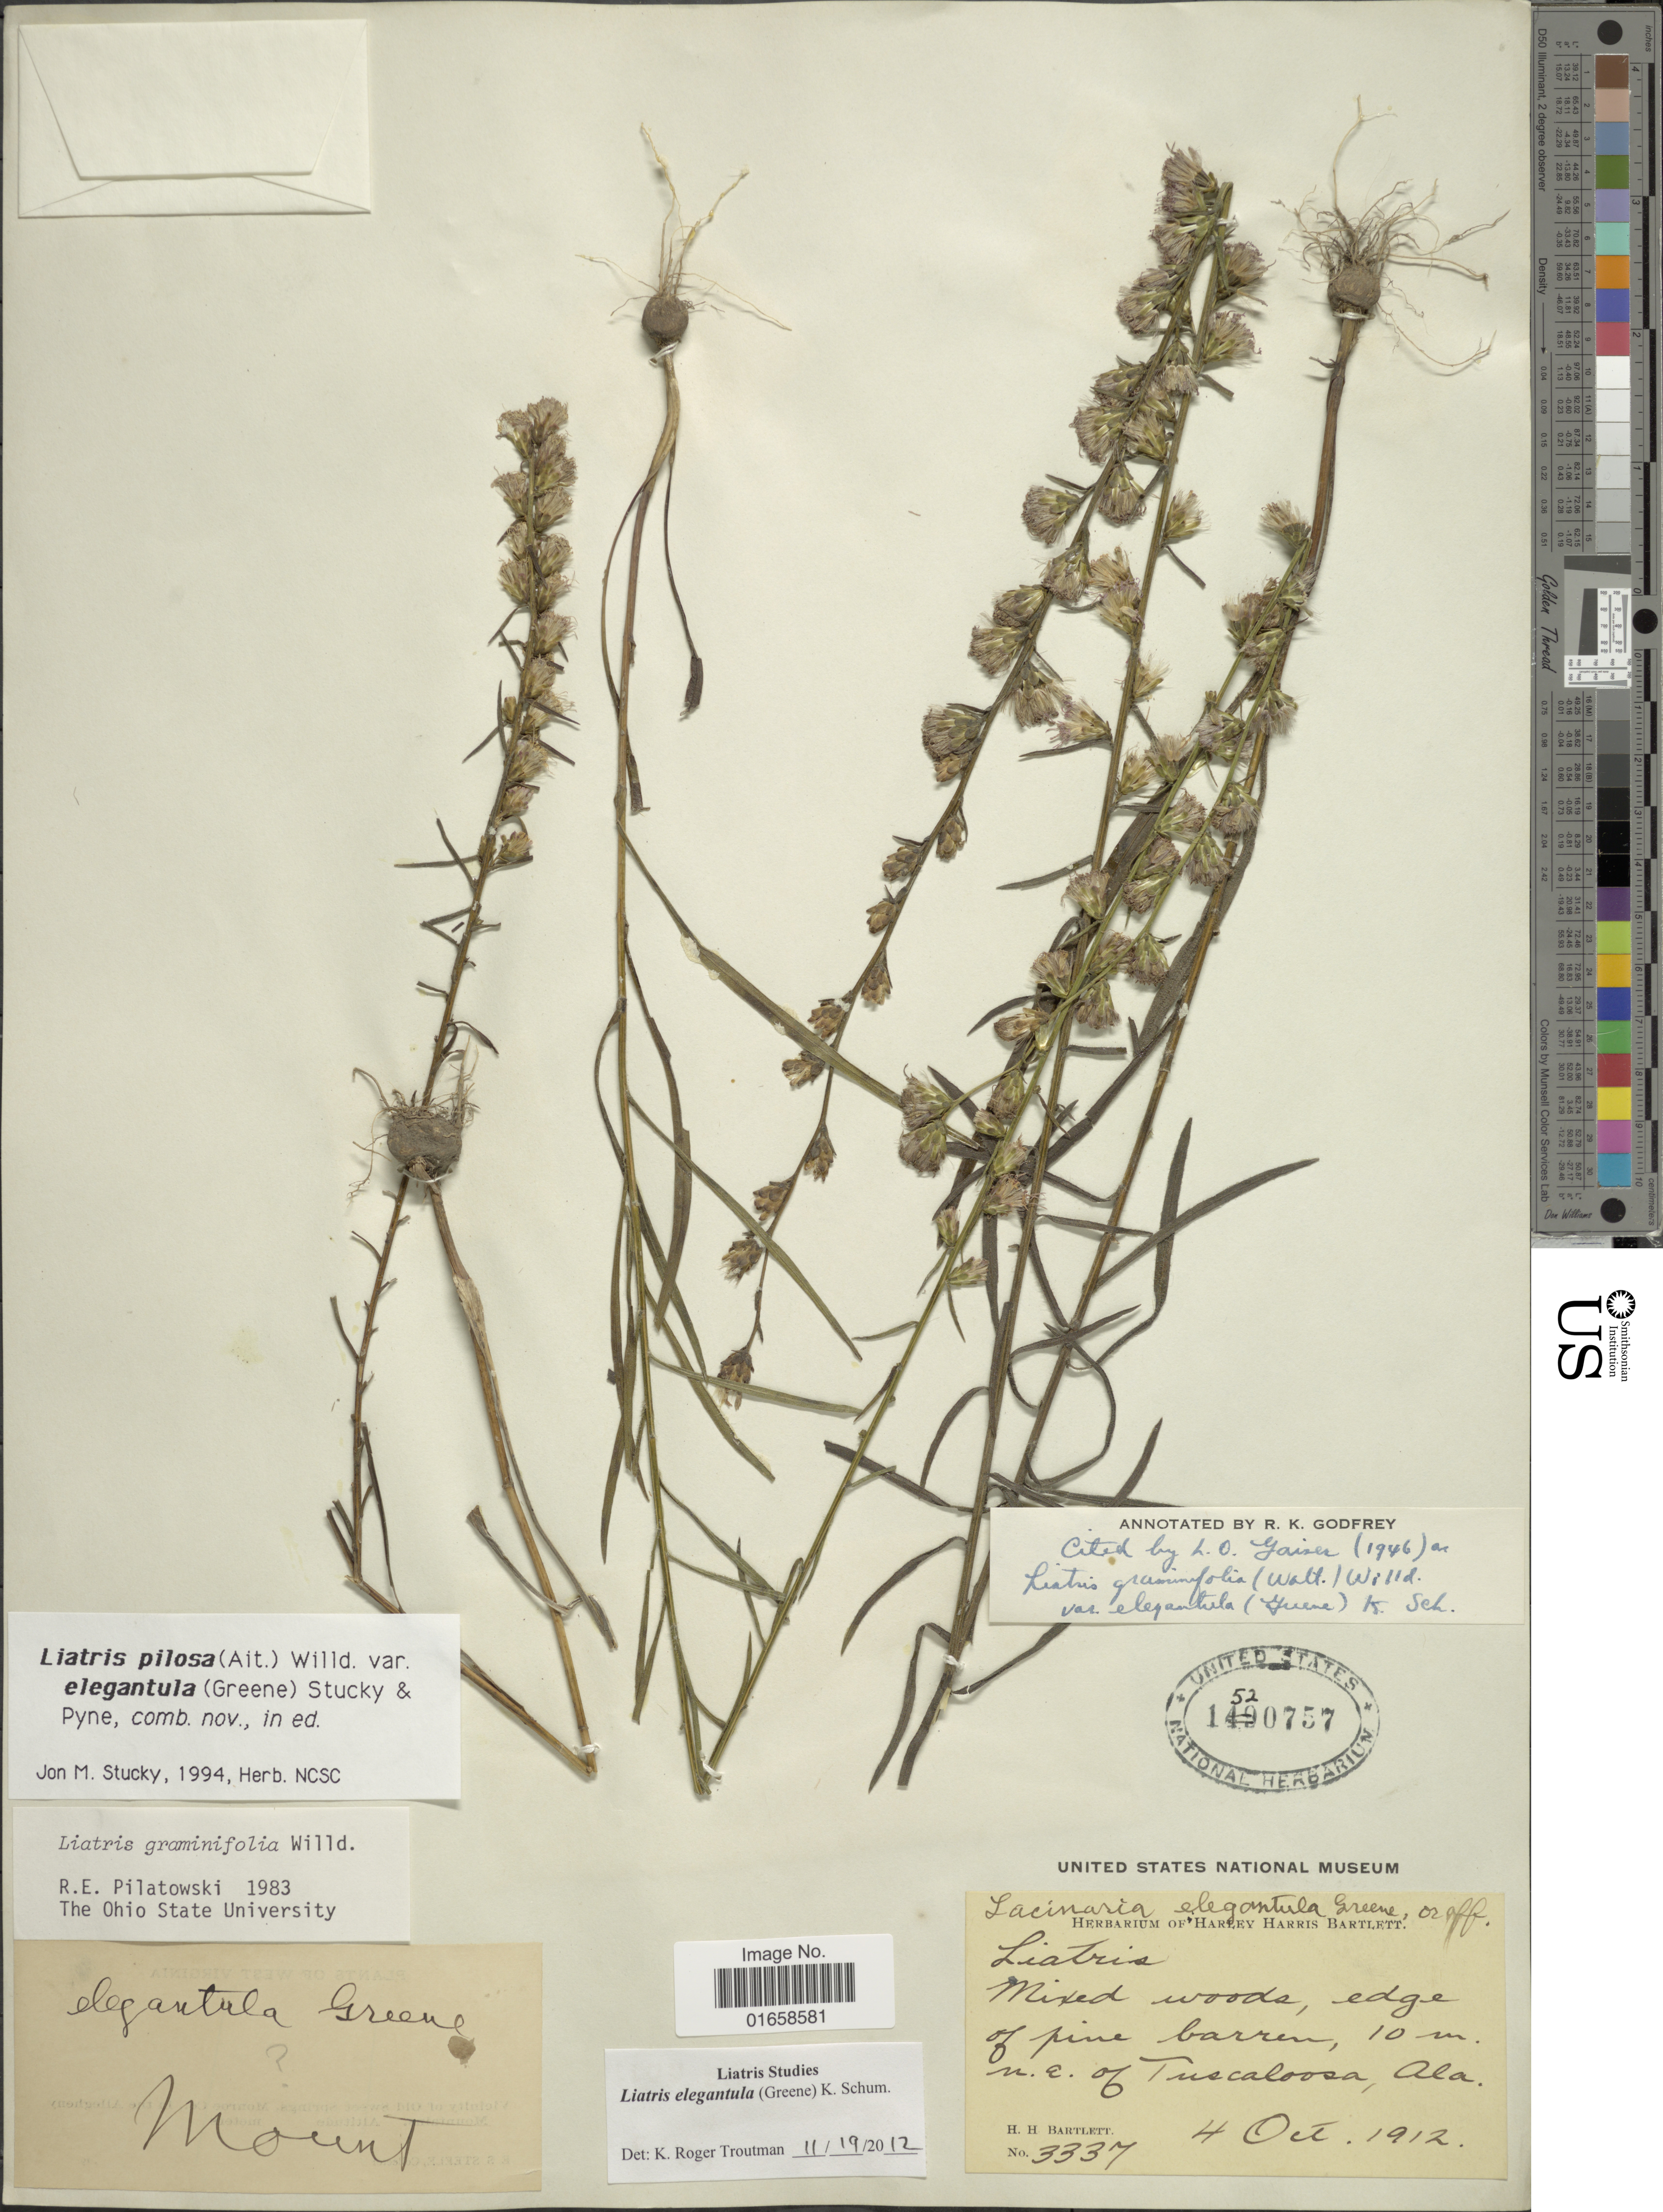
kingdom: Plantae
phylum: Tracheophyta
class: Magnoliopsida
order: Asterales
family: Asteraceae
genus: Liatris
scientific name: Liatris elegantula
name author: (Greene) K. Schum.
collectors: H. H. Bartlett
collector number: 3337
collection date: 1912-10-04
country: United States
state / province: Alabama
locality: Mixed woods, edge of pine barren, 10 m. n.e. of Tuscaloosa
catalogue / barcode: US 1520757